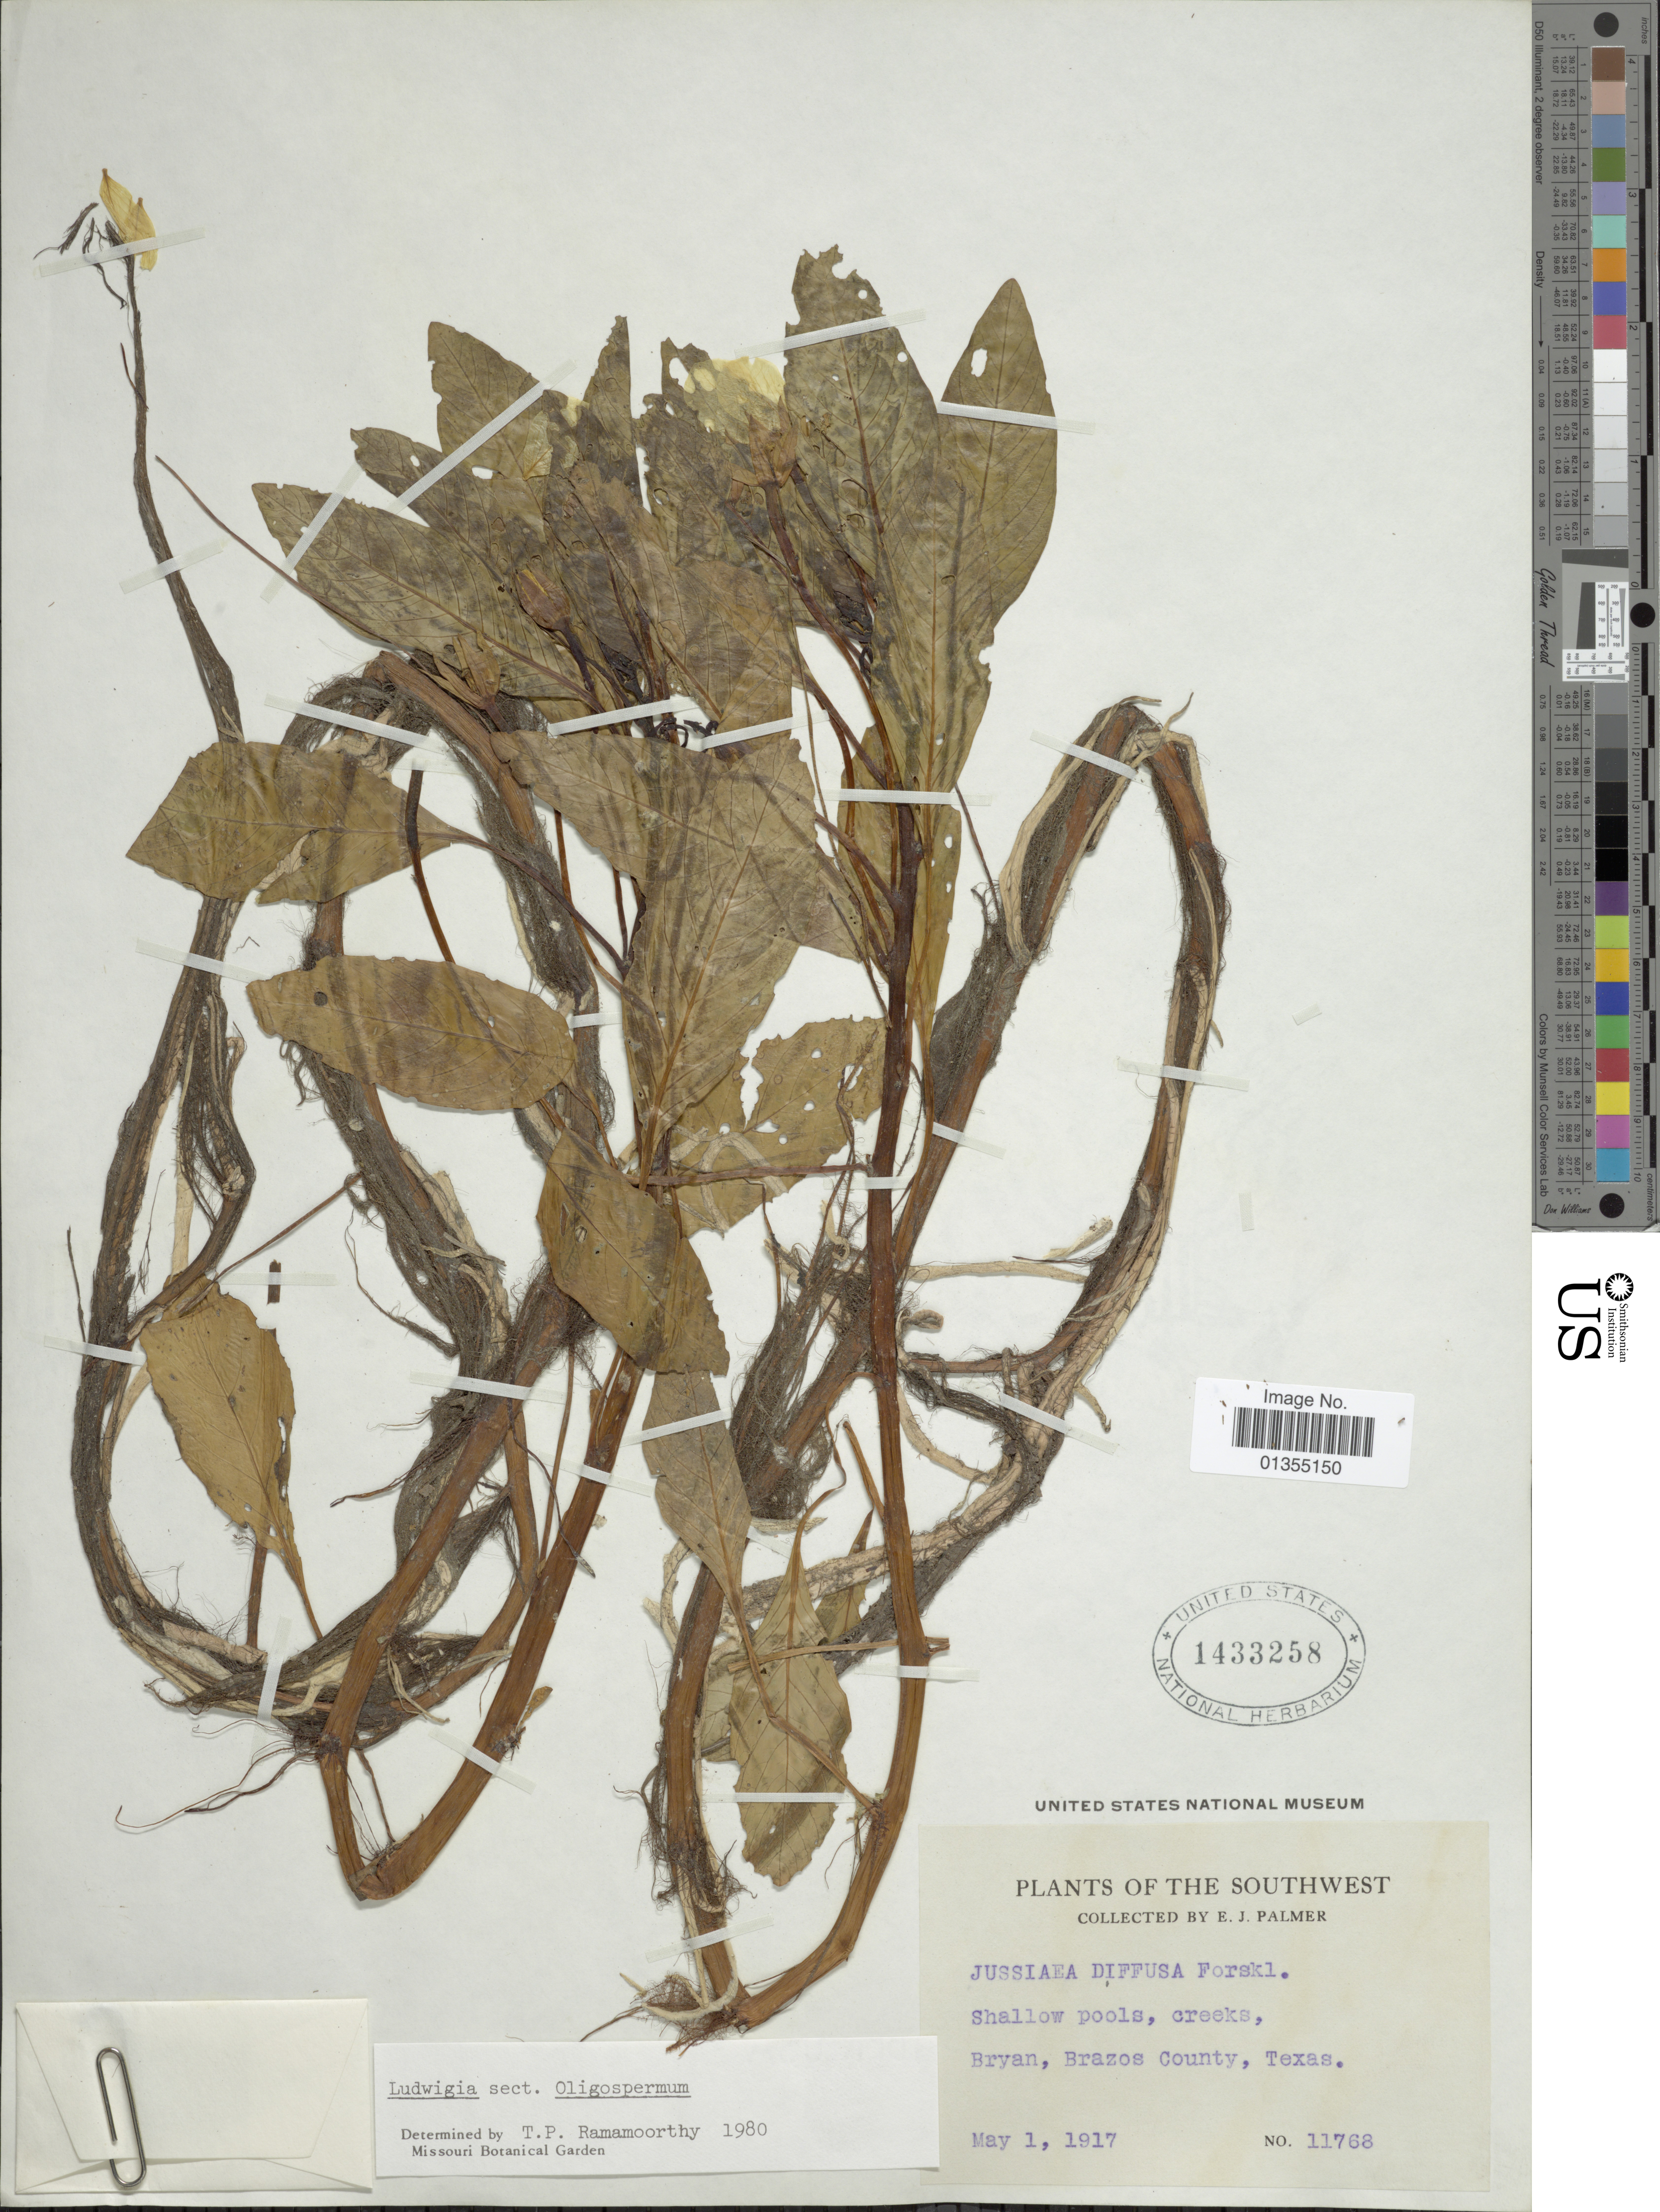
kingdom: Plantae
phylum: Tracheophyta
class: Magnoliopsida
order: Myrtales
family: Onagraceae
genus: Ludwigia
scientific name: Ludwigia stolonifera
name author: (Guill. & Perr.) P.H. Raven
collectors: E. J. Palmer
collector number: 11768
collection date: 1917-05-01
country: United States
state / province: Texas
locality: Southwest, Bryan, Brazos County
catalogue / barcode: US 1433258